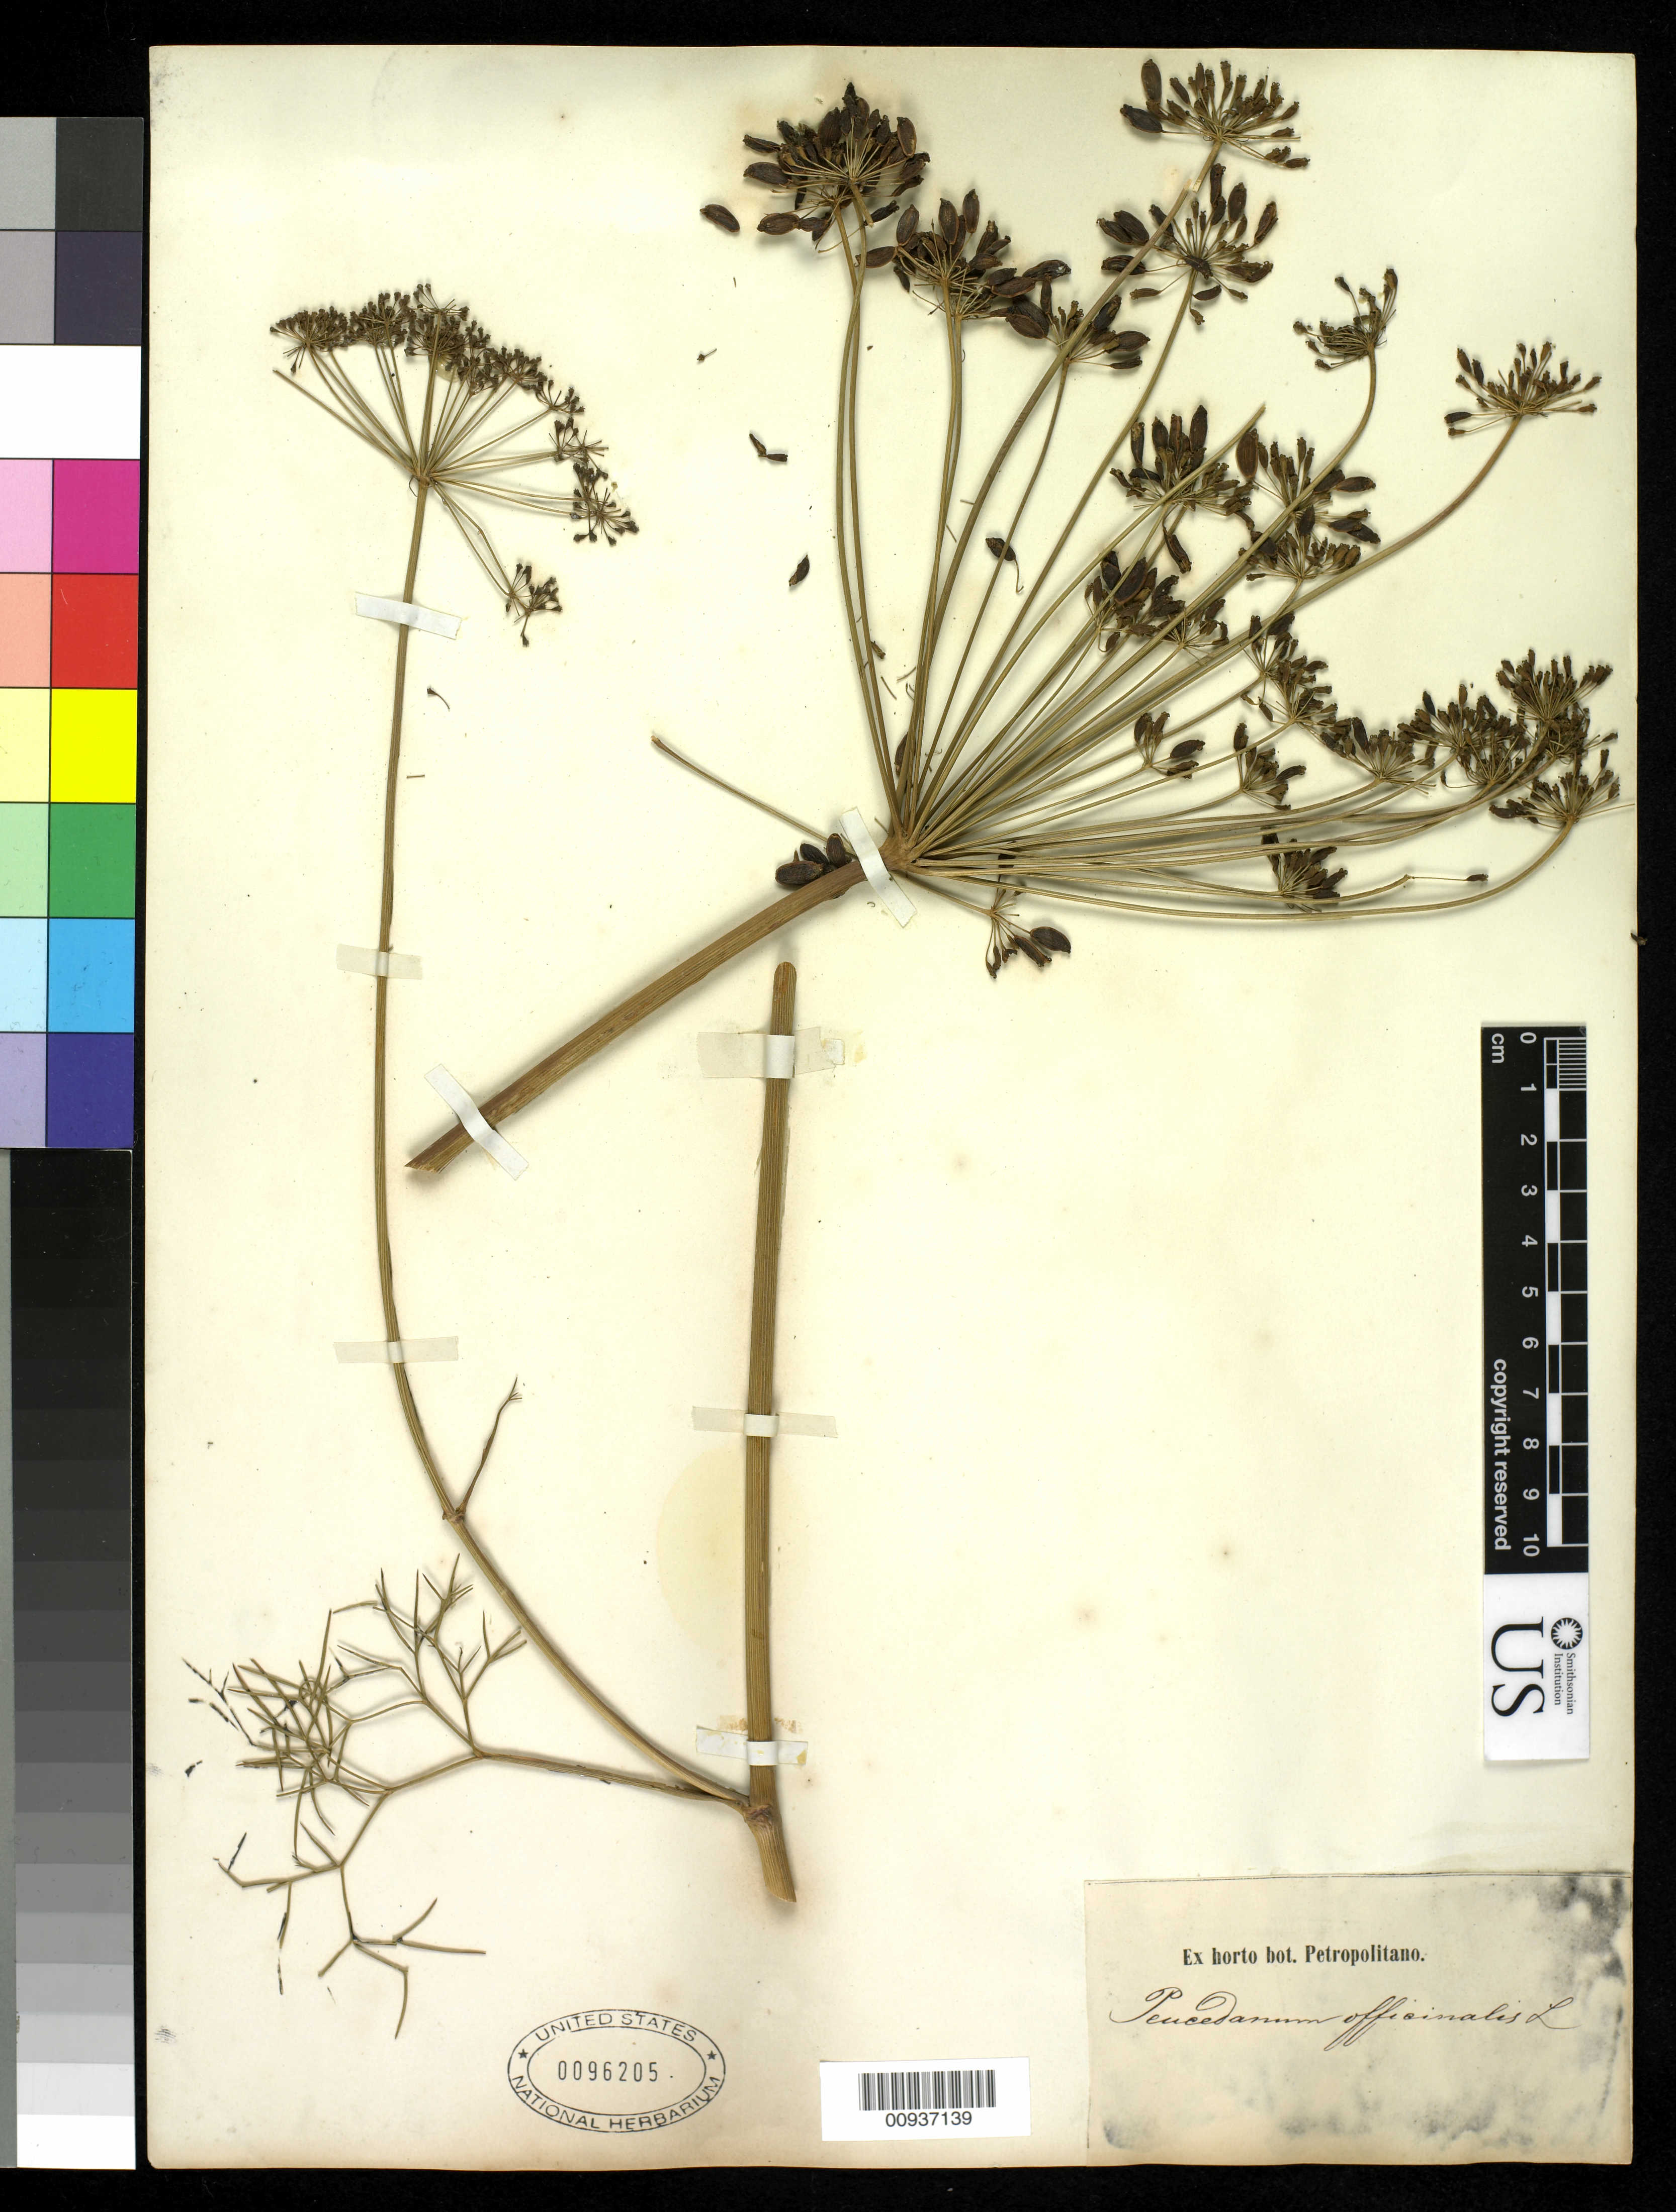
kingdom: Plantae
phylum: Tracheophyta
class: Magnoliopsida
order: Apiales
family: Apiaceae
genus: Peucedanum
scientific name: Peucedanum officinale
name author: L.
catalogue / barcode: US 96205